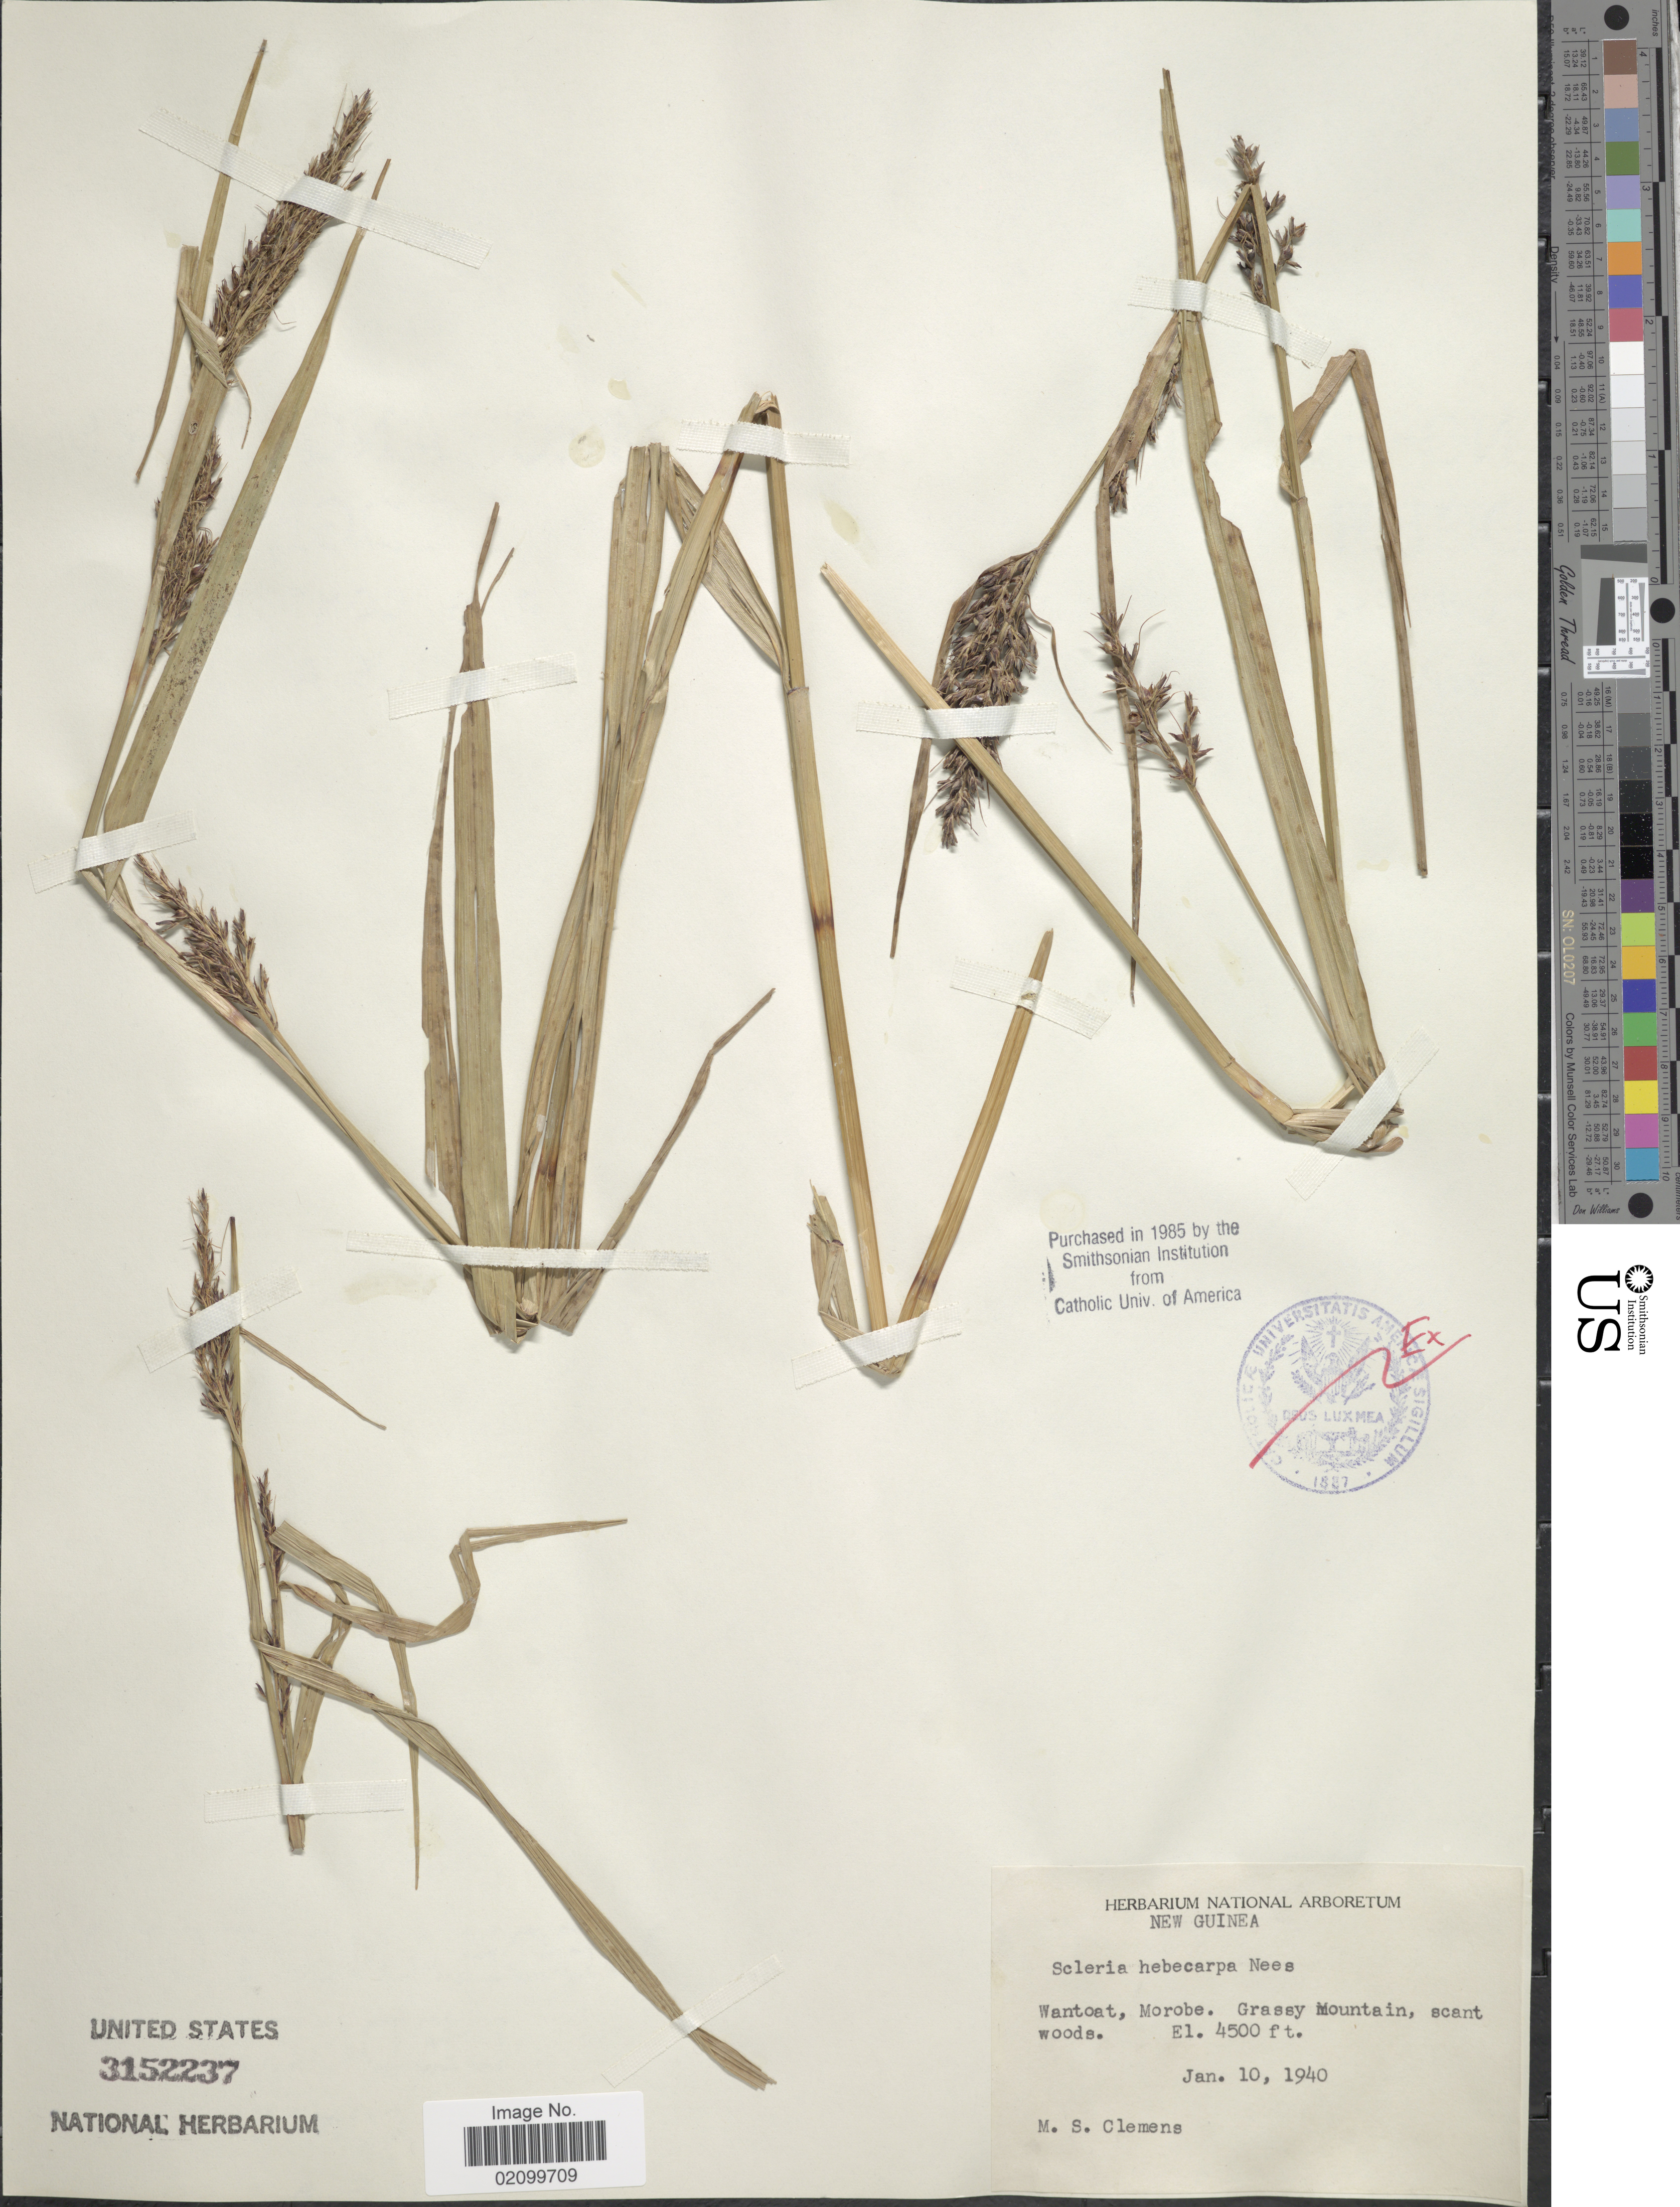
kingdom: Plantae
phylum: Tracheophyta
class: Liliopsida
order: Poales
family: Cyperaceae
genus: Scleria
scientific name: Scleria sp.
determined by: Strong, Mark T., (BOT), Smithsonian Institution - National Museum of Natural History (UNITED STATES)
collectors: M. S. Clemens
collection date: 1940-01-10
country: Papua New Guinea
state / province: Morobe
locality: New Guinea. Wantoat, Morobe. Grassy Mountain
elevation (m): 1372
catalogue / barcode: US 3152237